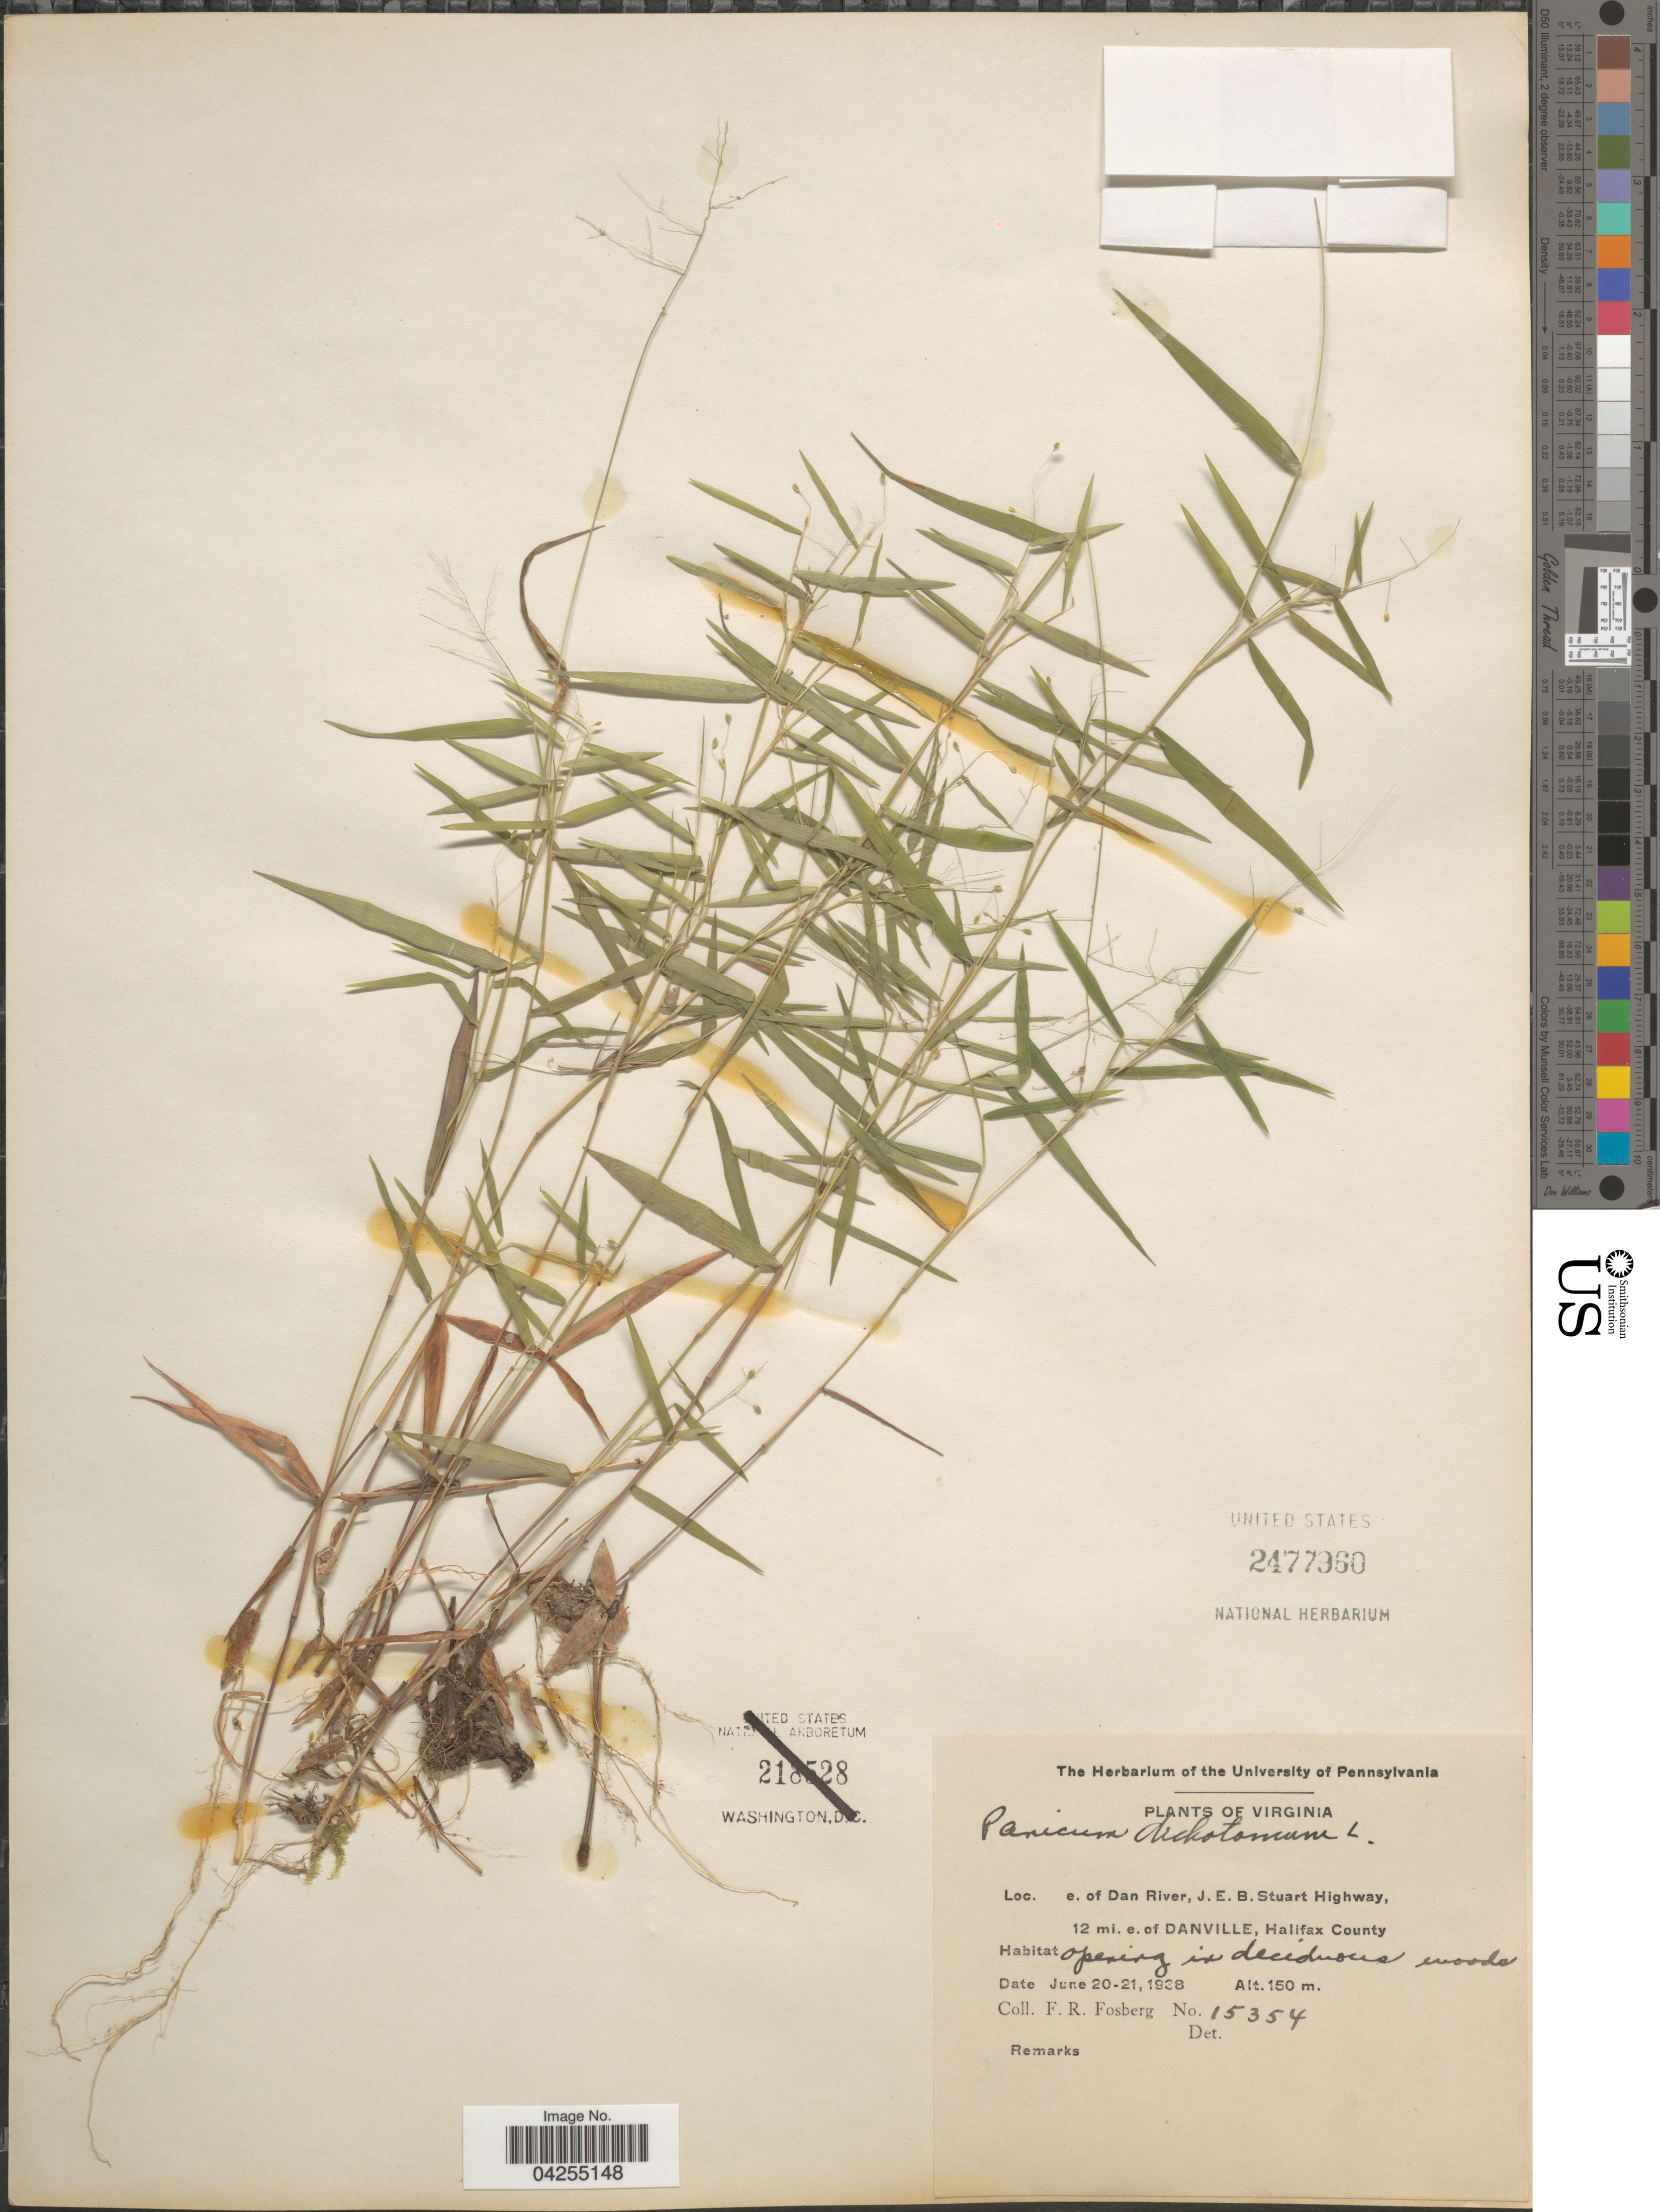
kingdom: Plantae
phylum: Tracheophyta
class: Liliopsida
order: Poales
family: Poaceae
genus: Dichanthelium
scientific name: Dichanthelium dichotomum var. dichotomum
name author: (L.) Gould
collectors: F. R. Fosberg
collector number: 15354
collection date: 1938-06-20/1938-06-21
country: United States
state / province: Virginia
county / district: Halifax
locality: E. of Dan River, J. E. B. Stuart Highway, 12 mi. e. of Danville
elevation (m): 150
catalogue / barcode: US 2477960